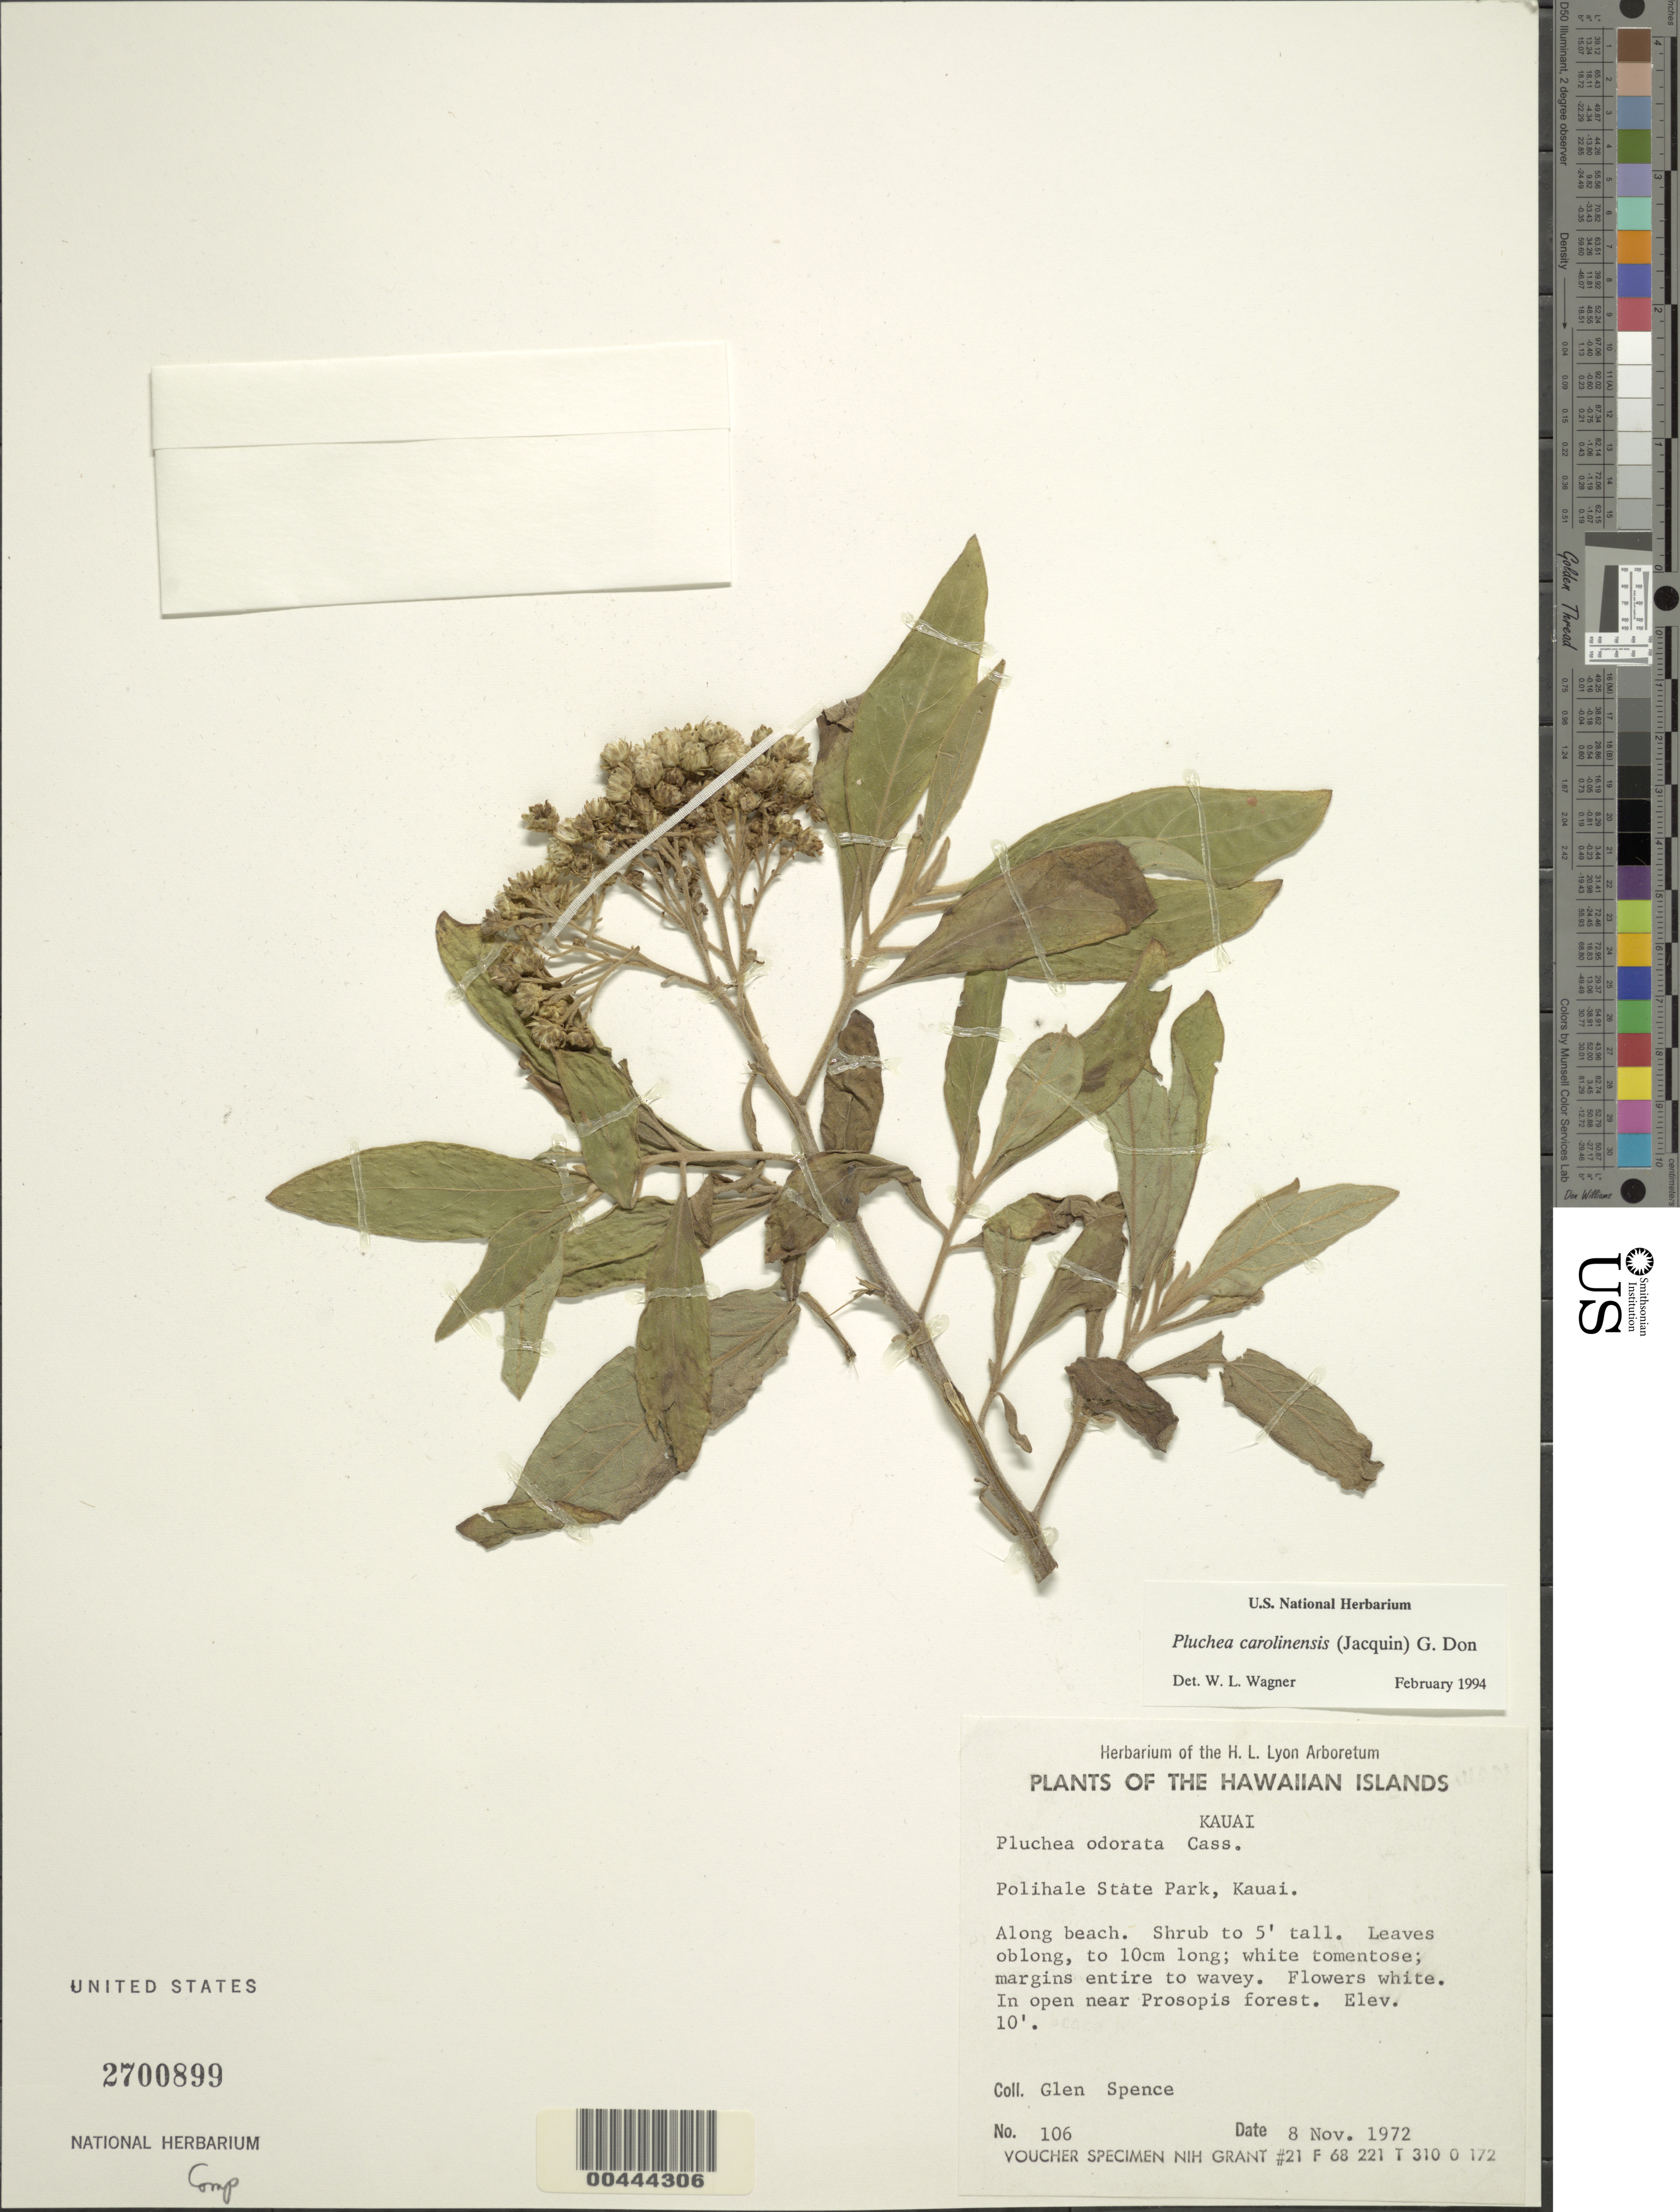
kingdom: Plantae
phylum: Tracheophyta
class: Magnoliopsida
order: Asterales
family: Asteraceae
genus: Pluchea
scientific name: Pluchea carolinensis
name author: (Jacq.) D. Don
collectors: G. Spence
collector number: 106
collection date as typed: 8 Nov 1972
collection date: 1972-11-08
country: United States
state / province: Hawaii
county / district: Kauai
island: Kaua'i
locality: Polihale State Park, along beach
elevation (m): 3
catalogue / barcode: US 2700899